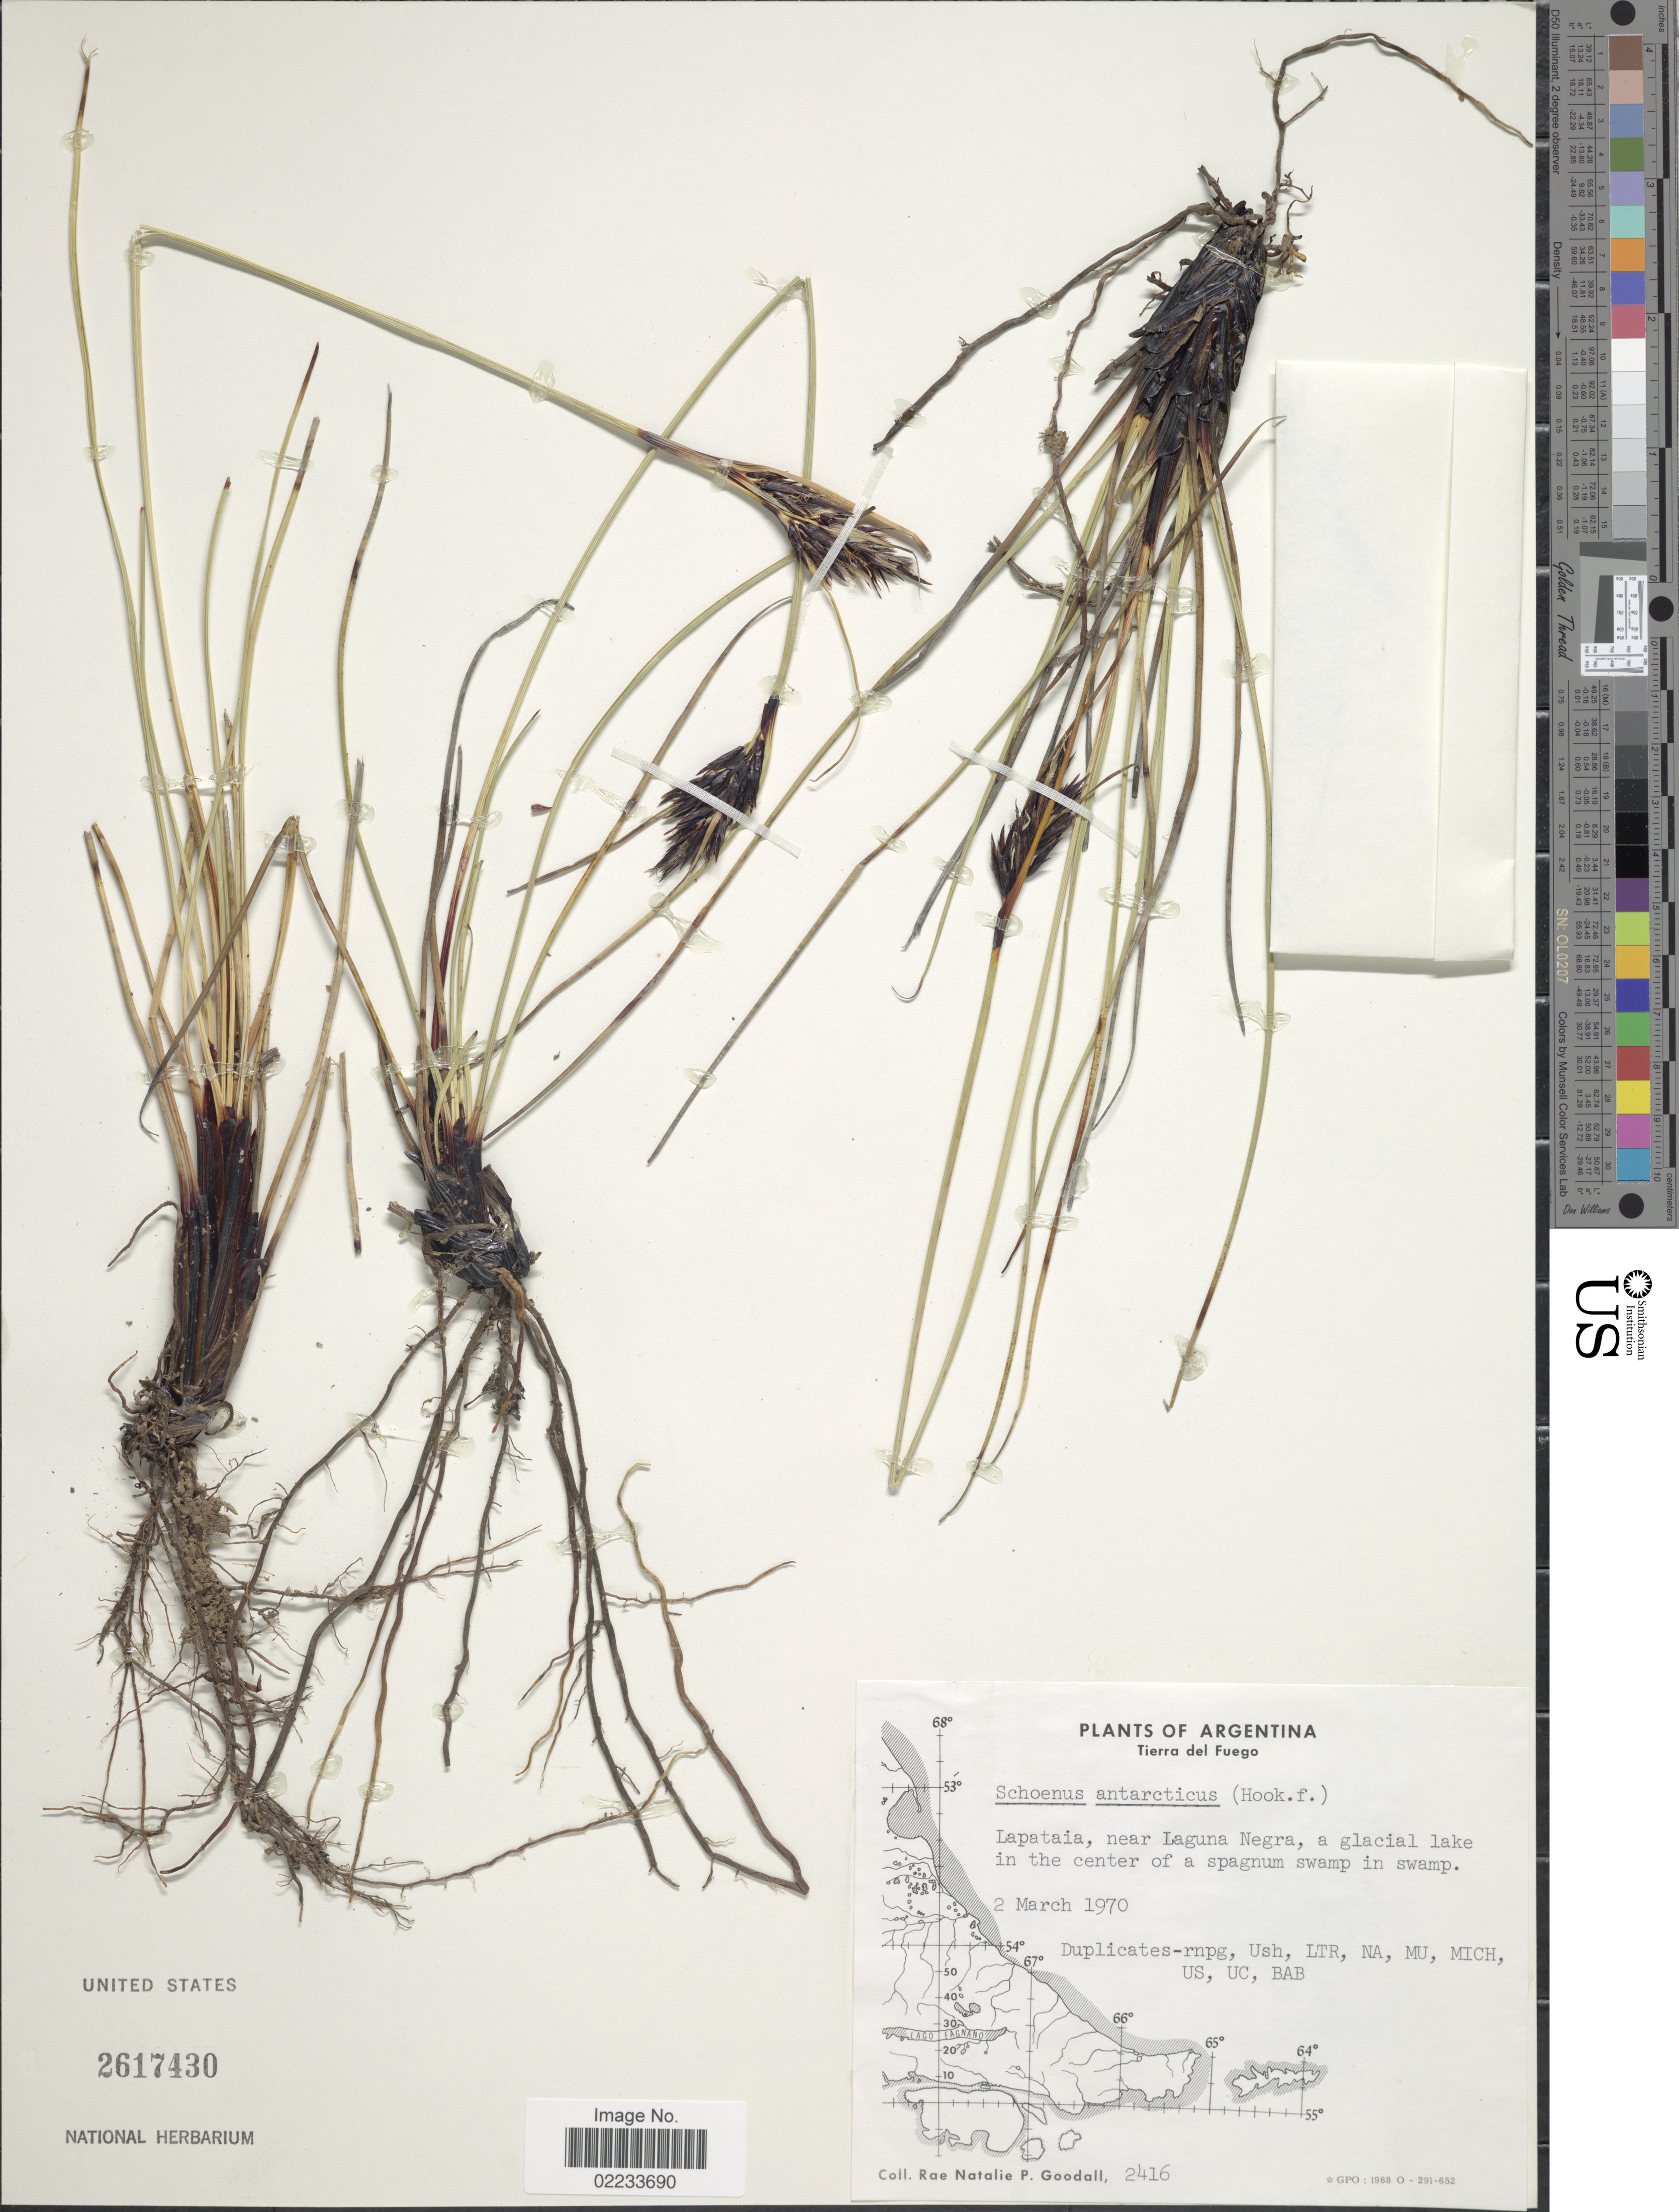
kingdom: Plantae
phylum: Tracheophyta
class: Liliopsida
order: Poales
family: Cyperaceae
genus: Schoenus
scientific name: Schoenus antarcticus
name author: (Hook. f.) Dusén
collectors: R. Goodall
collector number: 2416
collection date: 1970-03-02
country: Argentina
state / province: Tierra del Fuego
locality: Lapataia, near Laguna Negra, a glacial lake in the center of a spagnum swamp in swamp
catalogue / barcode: US 2617430